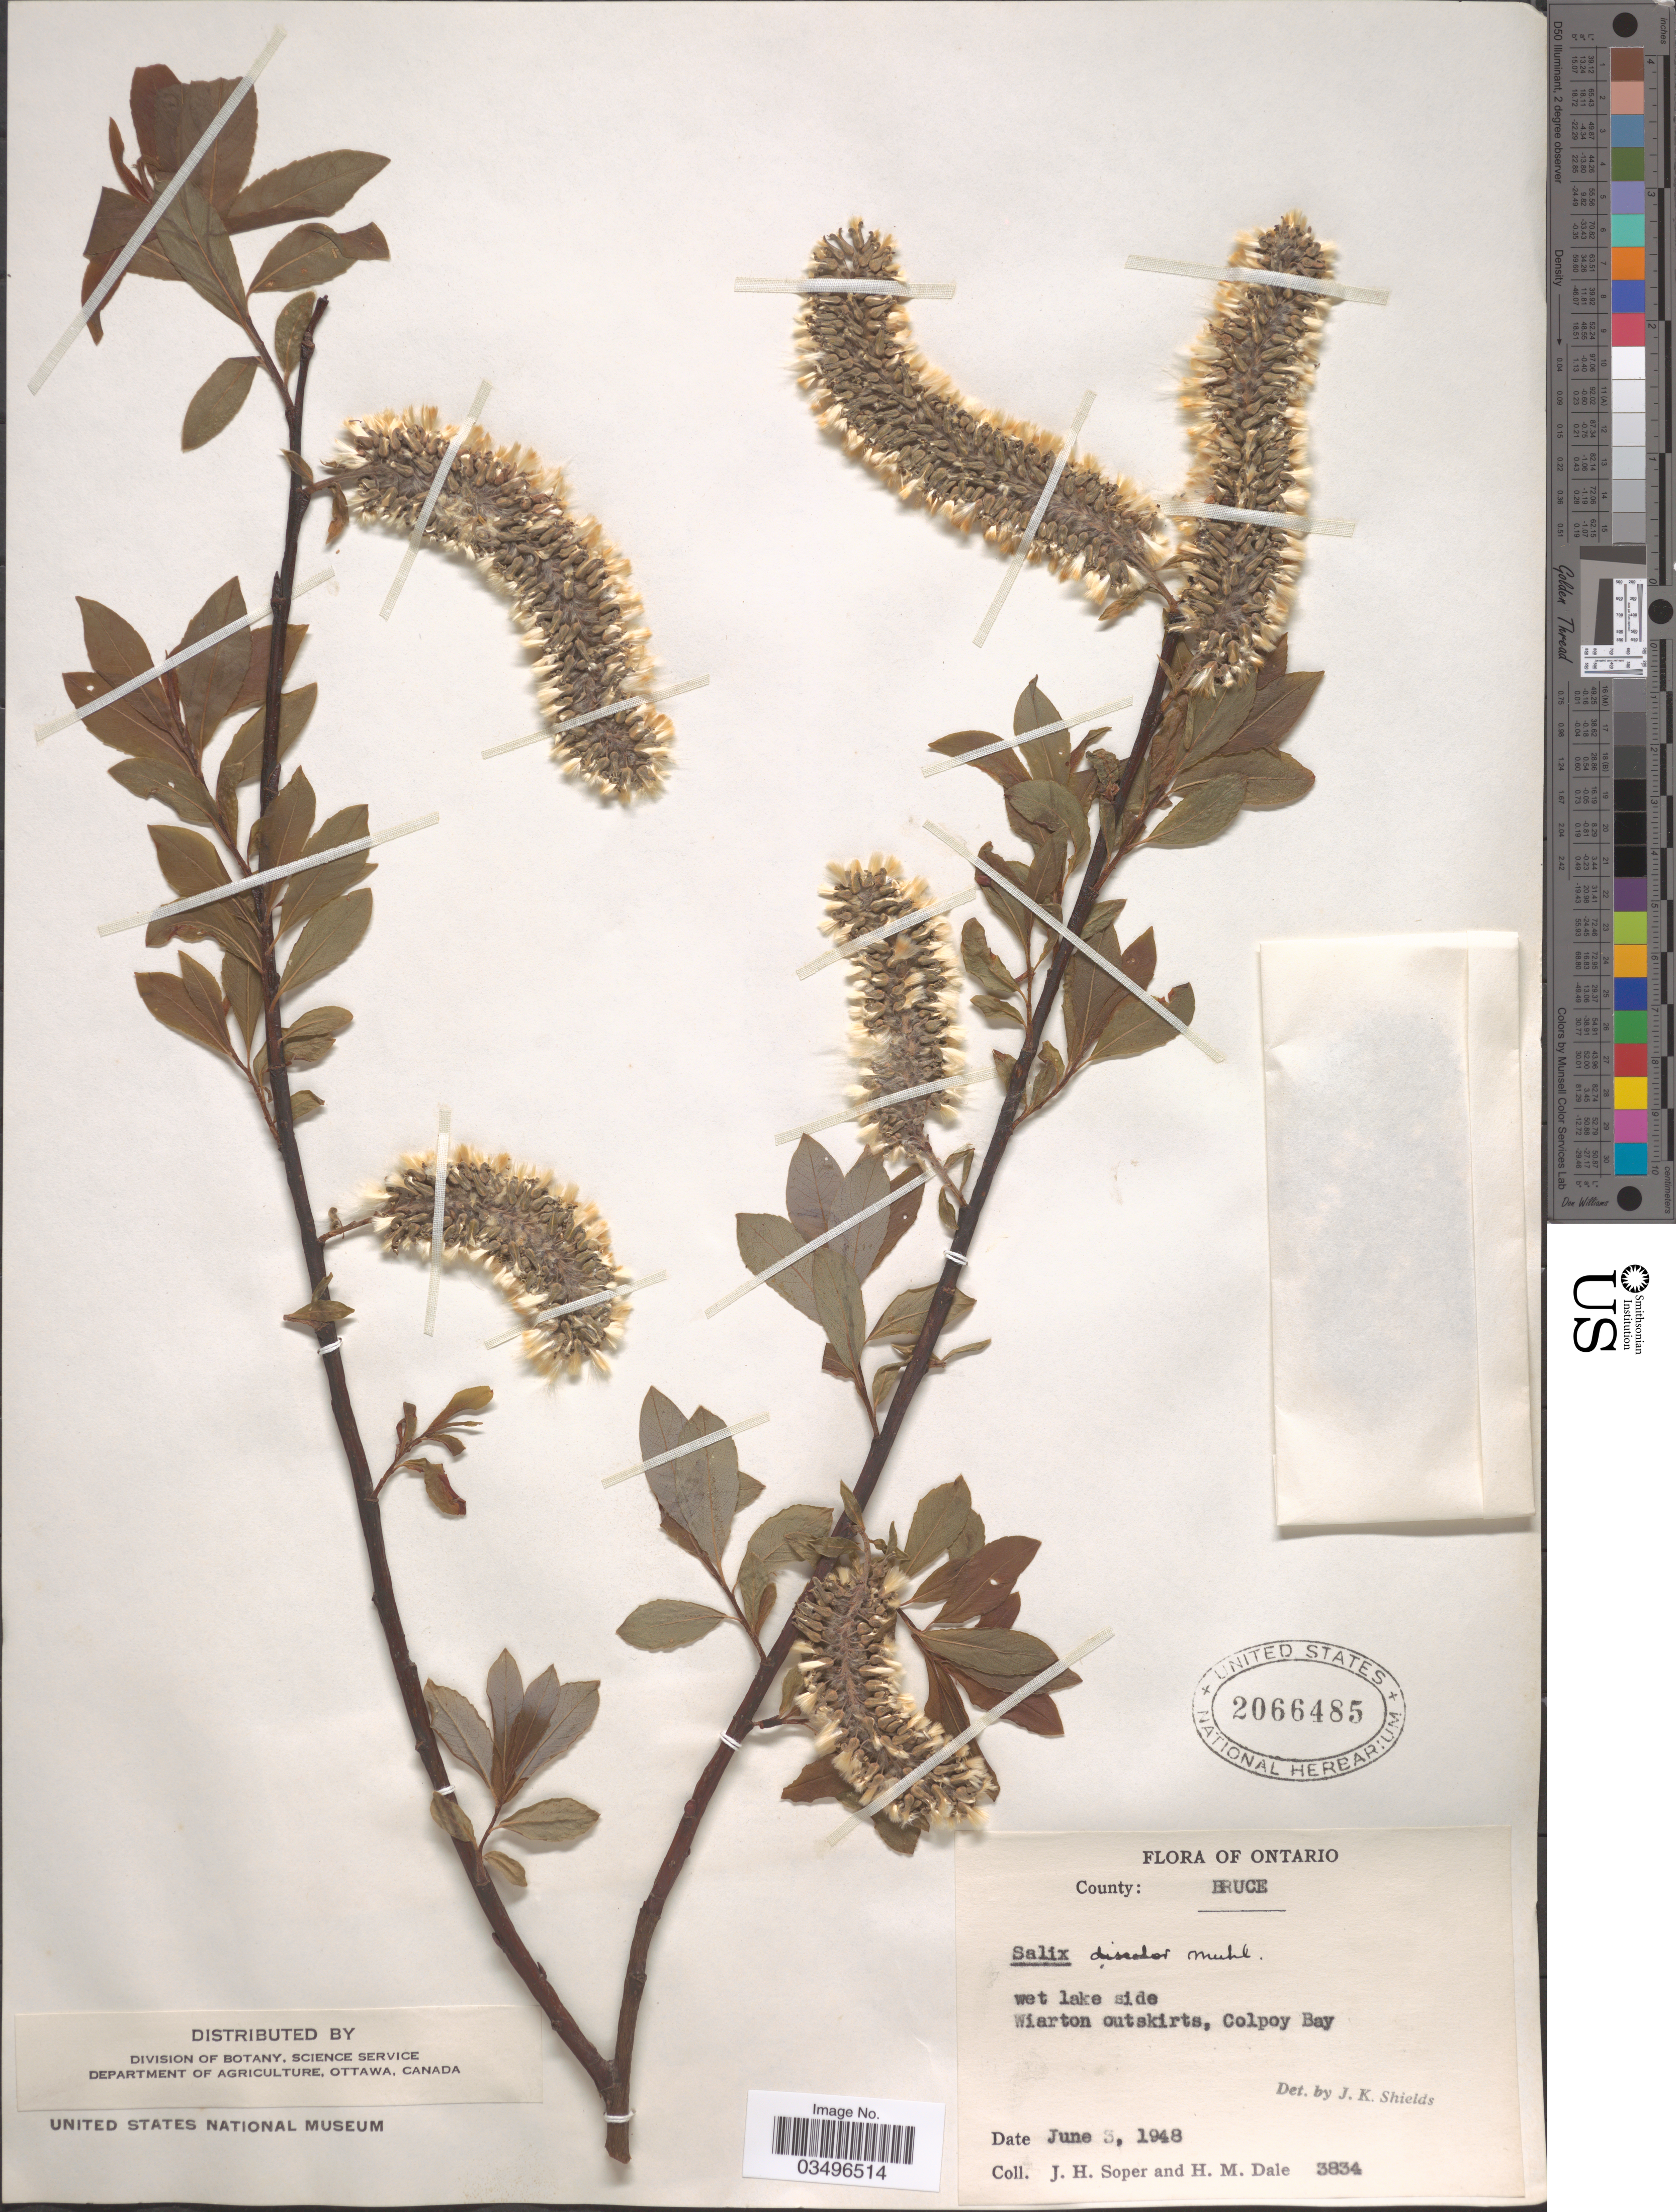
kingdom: Plantae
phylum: Tracheophyta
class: Magnoliopsida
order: Malpighiales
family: Salicaceae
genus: Salix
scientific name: Salix discolor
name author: Muhl.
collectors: J. H. Soper & H. M. Dale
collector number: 3834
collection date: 1948-06-03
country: Canada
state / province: Ontario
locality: County: Bruce. Wiarton outskirts, Colpoy Bay.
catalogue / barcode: US 2066485